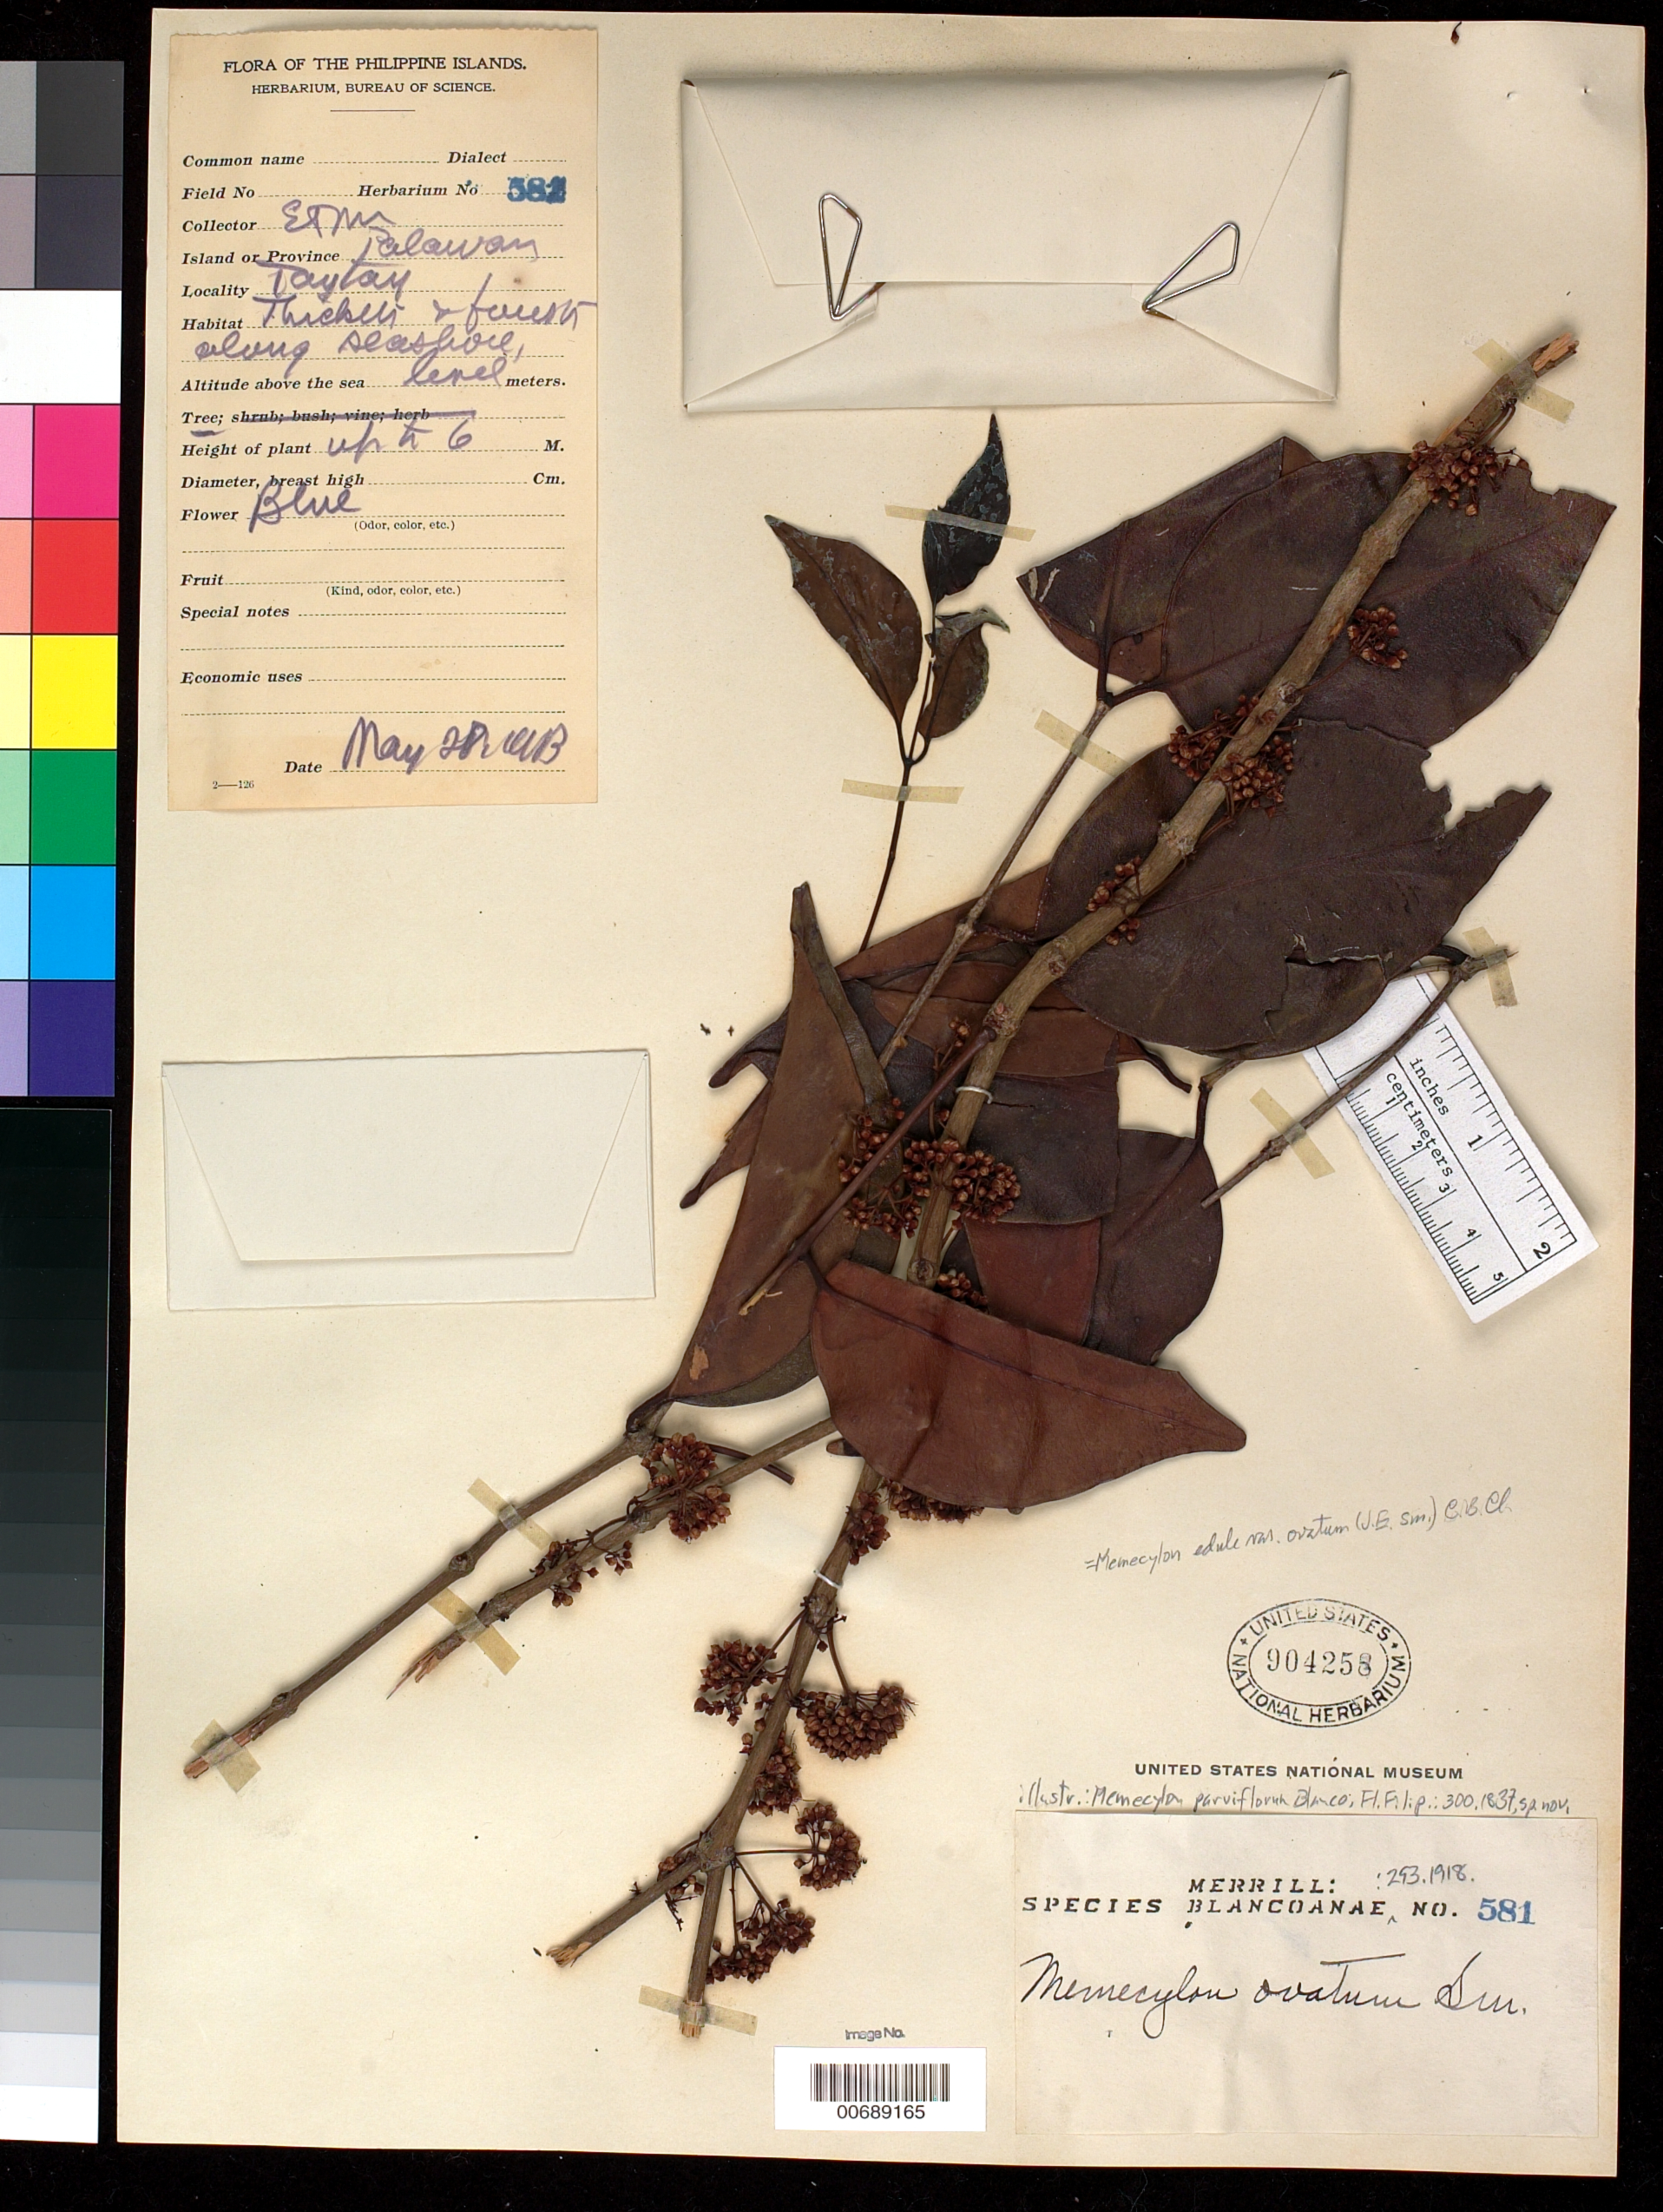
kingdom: Plantae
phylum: Tracheophyta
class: Magnoliopsida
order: Myrtales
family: Melastomataceae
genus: Memecylon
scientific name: Memecylon edule var. ovatum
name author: (A.J.E. Sm.) C.B. Clarke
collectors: E. D. Merrill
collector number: Sp. Blancoan. 0581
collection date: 1913-05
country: Philippines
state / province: Mimaropa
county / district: Palawan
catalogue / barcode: US 904258